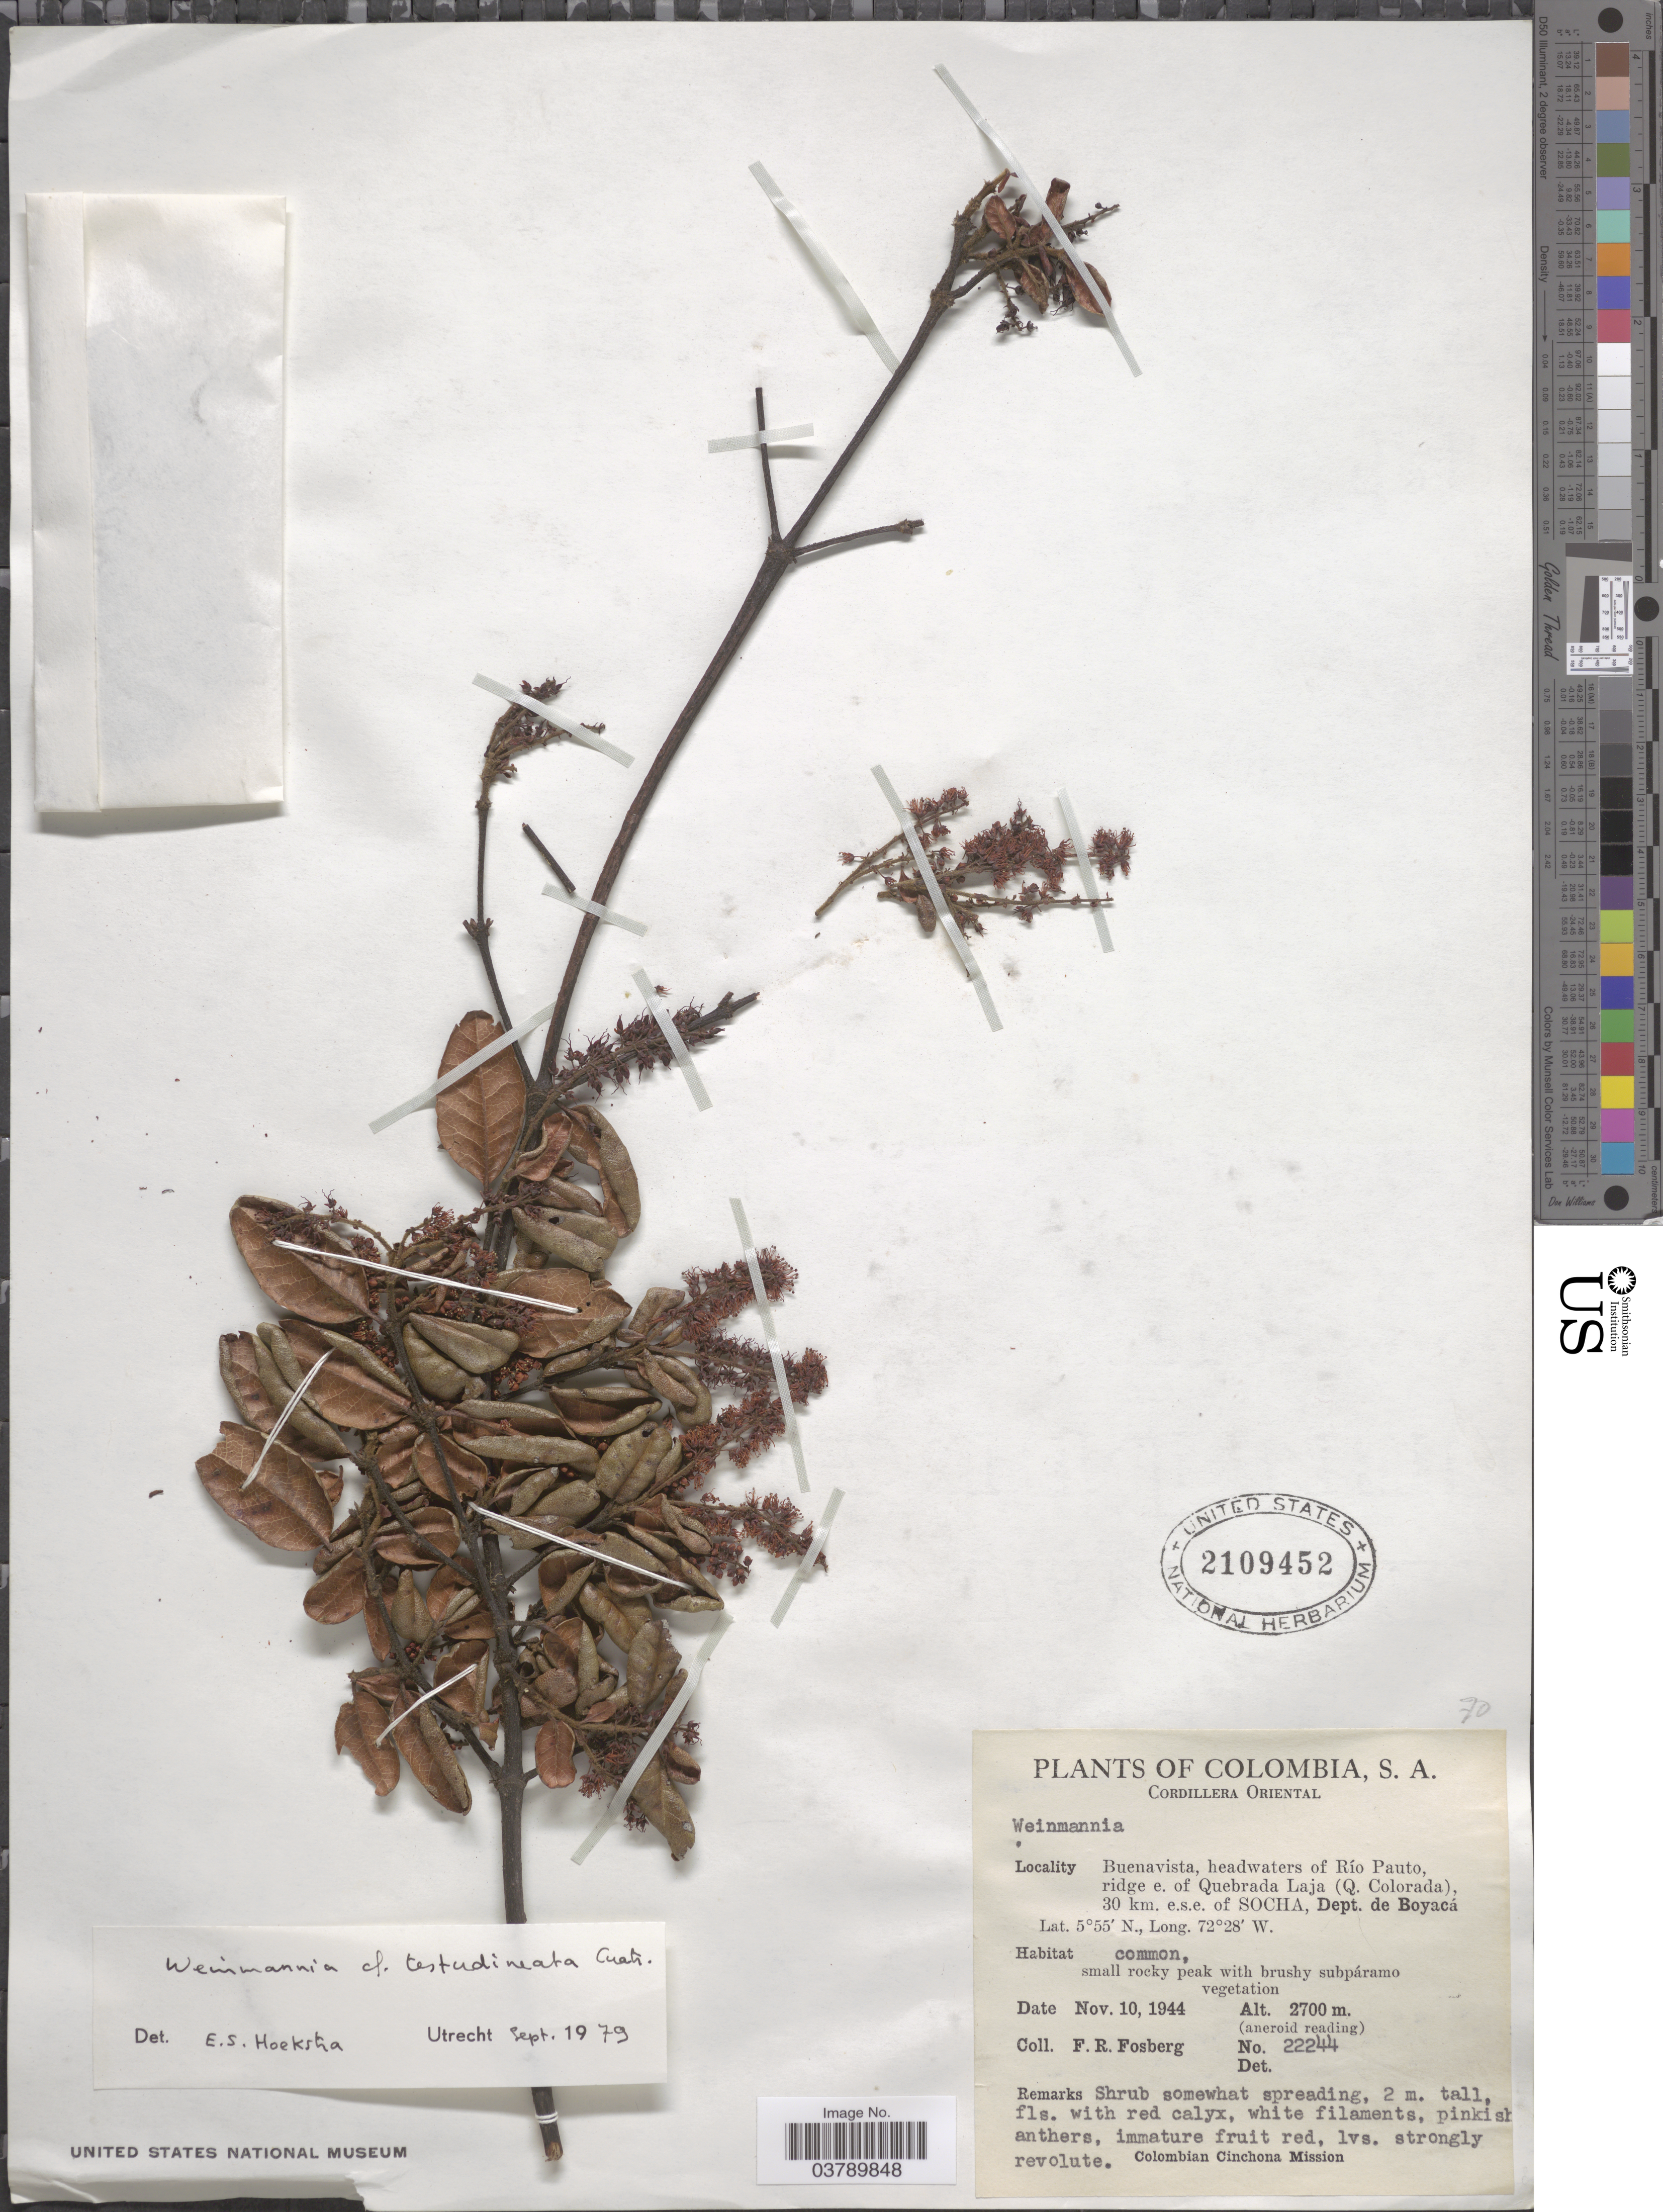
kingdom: Plantae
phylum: Tracheophyta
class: Magnoliopsida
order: Oxalidales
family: Cunoniaceae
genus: Weinmannia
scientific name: Weinmannia testudineata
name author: Cuatrec.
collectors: F. R. Fosberg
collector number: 22244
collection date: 1944-11-10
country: Colombia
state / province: Boyacá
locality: Cordillera Oriental. Buenavista, headwaters of Río Pauto, ridge e. of Quebrada Laja (Q. Colorada), 30 km. e.s.e. of Socha, Dept. de Boyacá.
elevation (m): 2700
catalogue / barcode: US 2109452